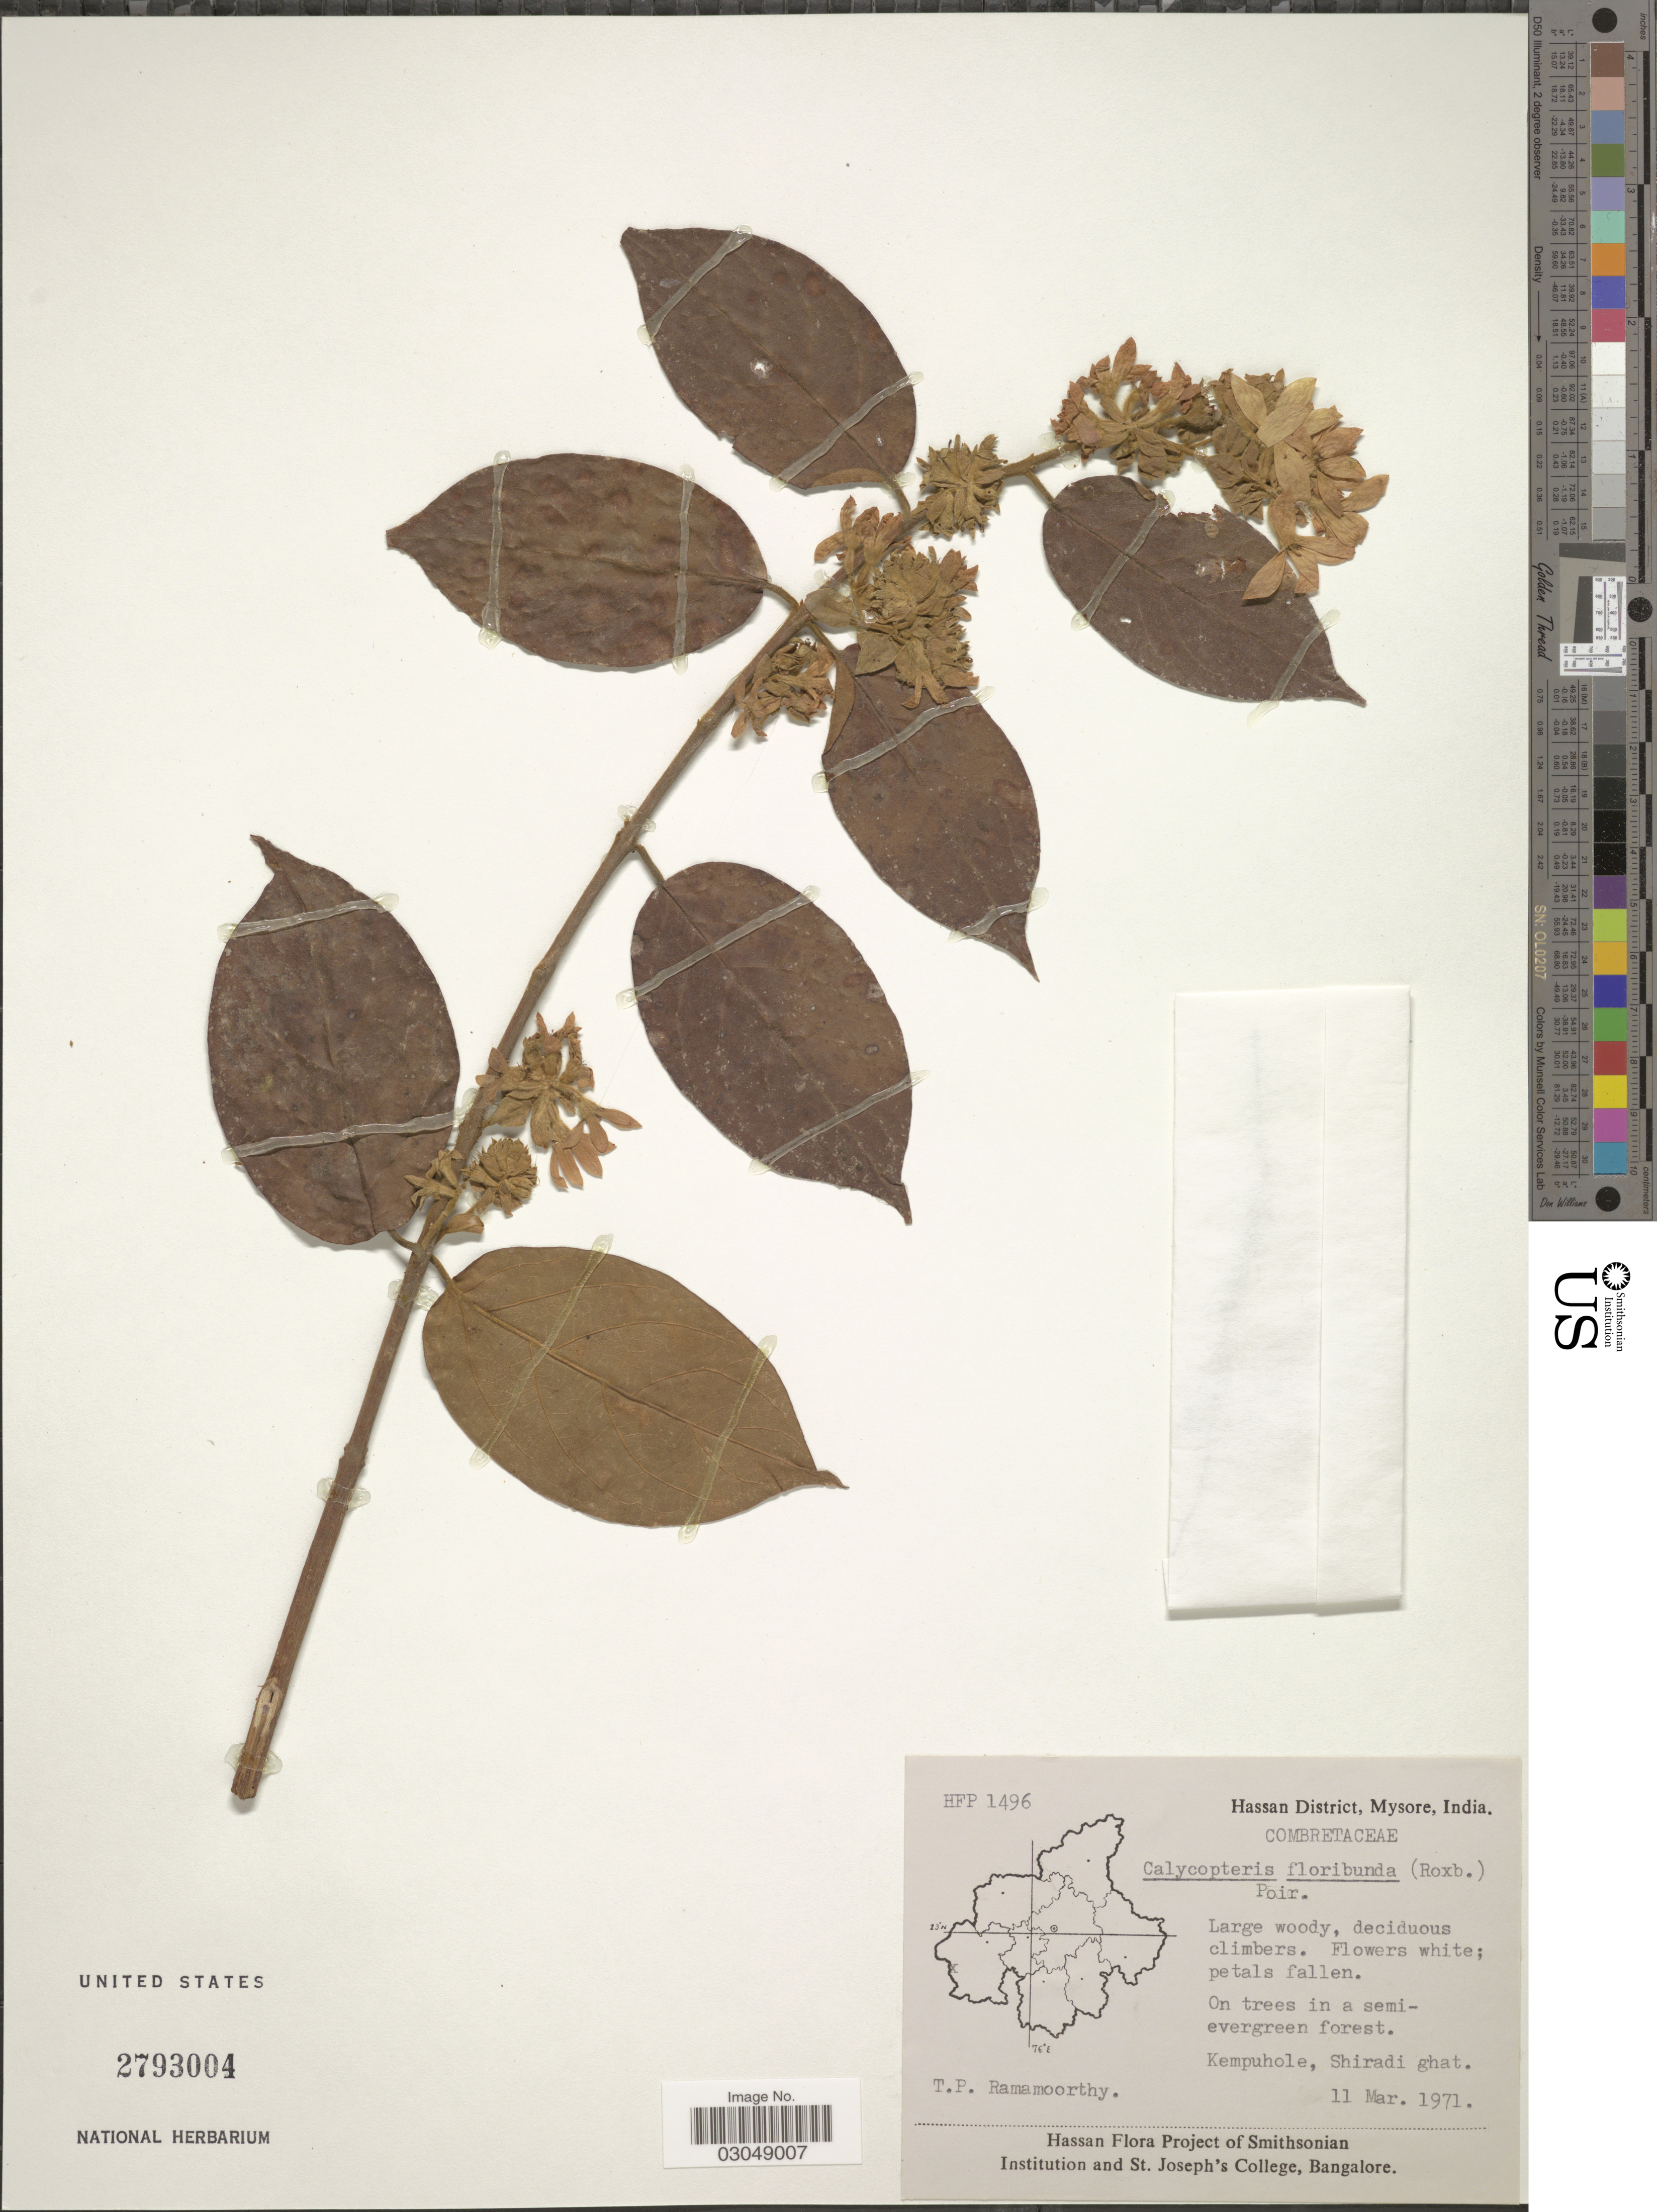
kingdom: Plantae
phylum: Tracheophyta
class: Magnoliopsida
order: Myrtales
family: Combretaceae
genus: Getonia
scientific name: Getonia floribunda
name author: Roxb.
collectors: T. P. Ramamoorthy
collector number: HFP 1496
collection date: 1971-03-11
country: India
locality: Hassan District, Mysore. Kempuhole, Shiradi ghat.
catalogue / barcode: US 2793004